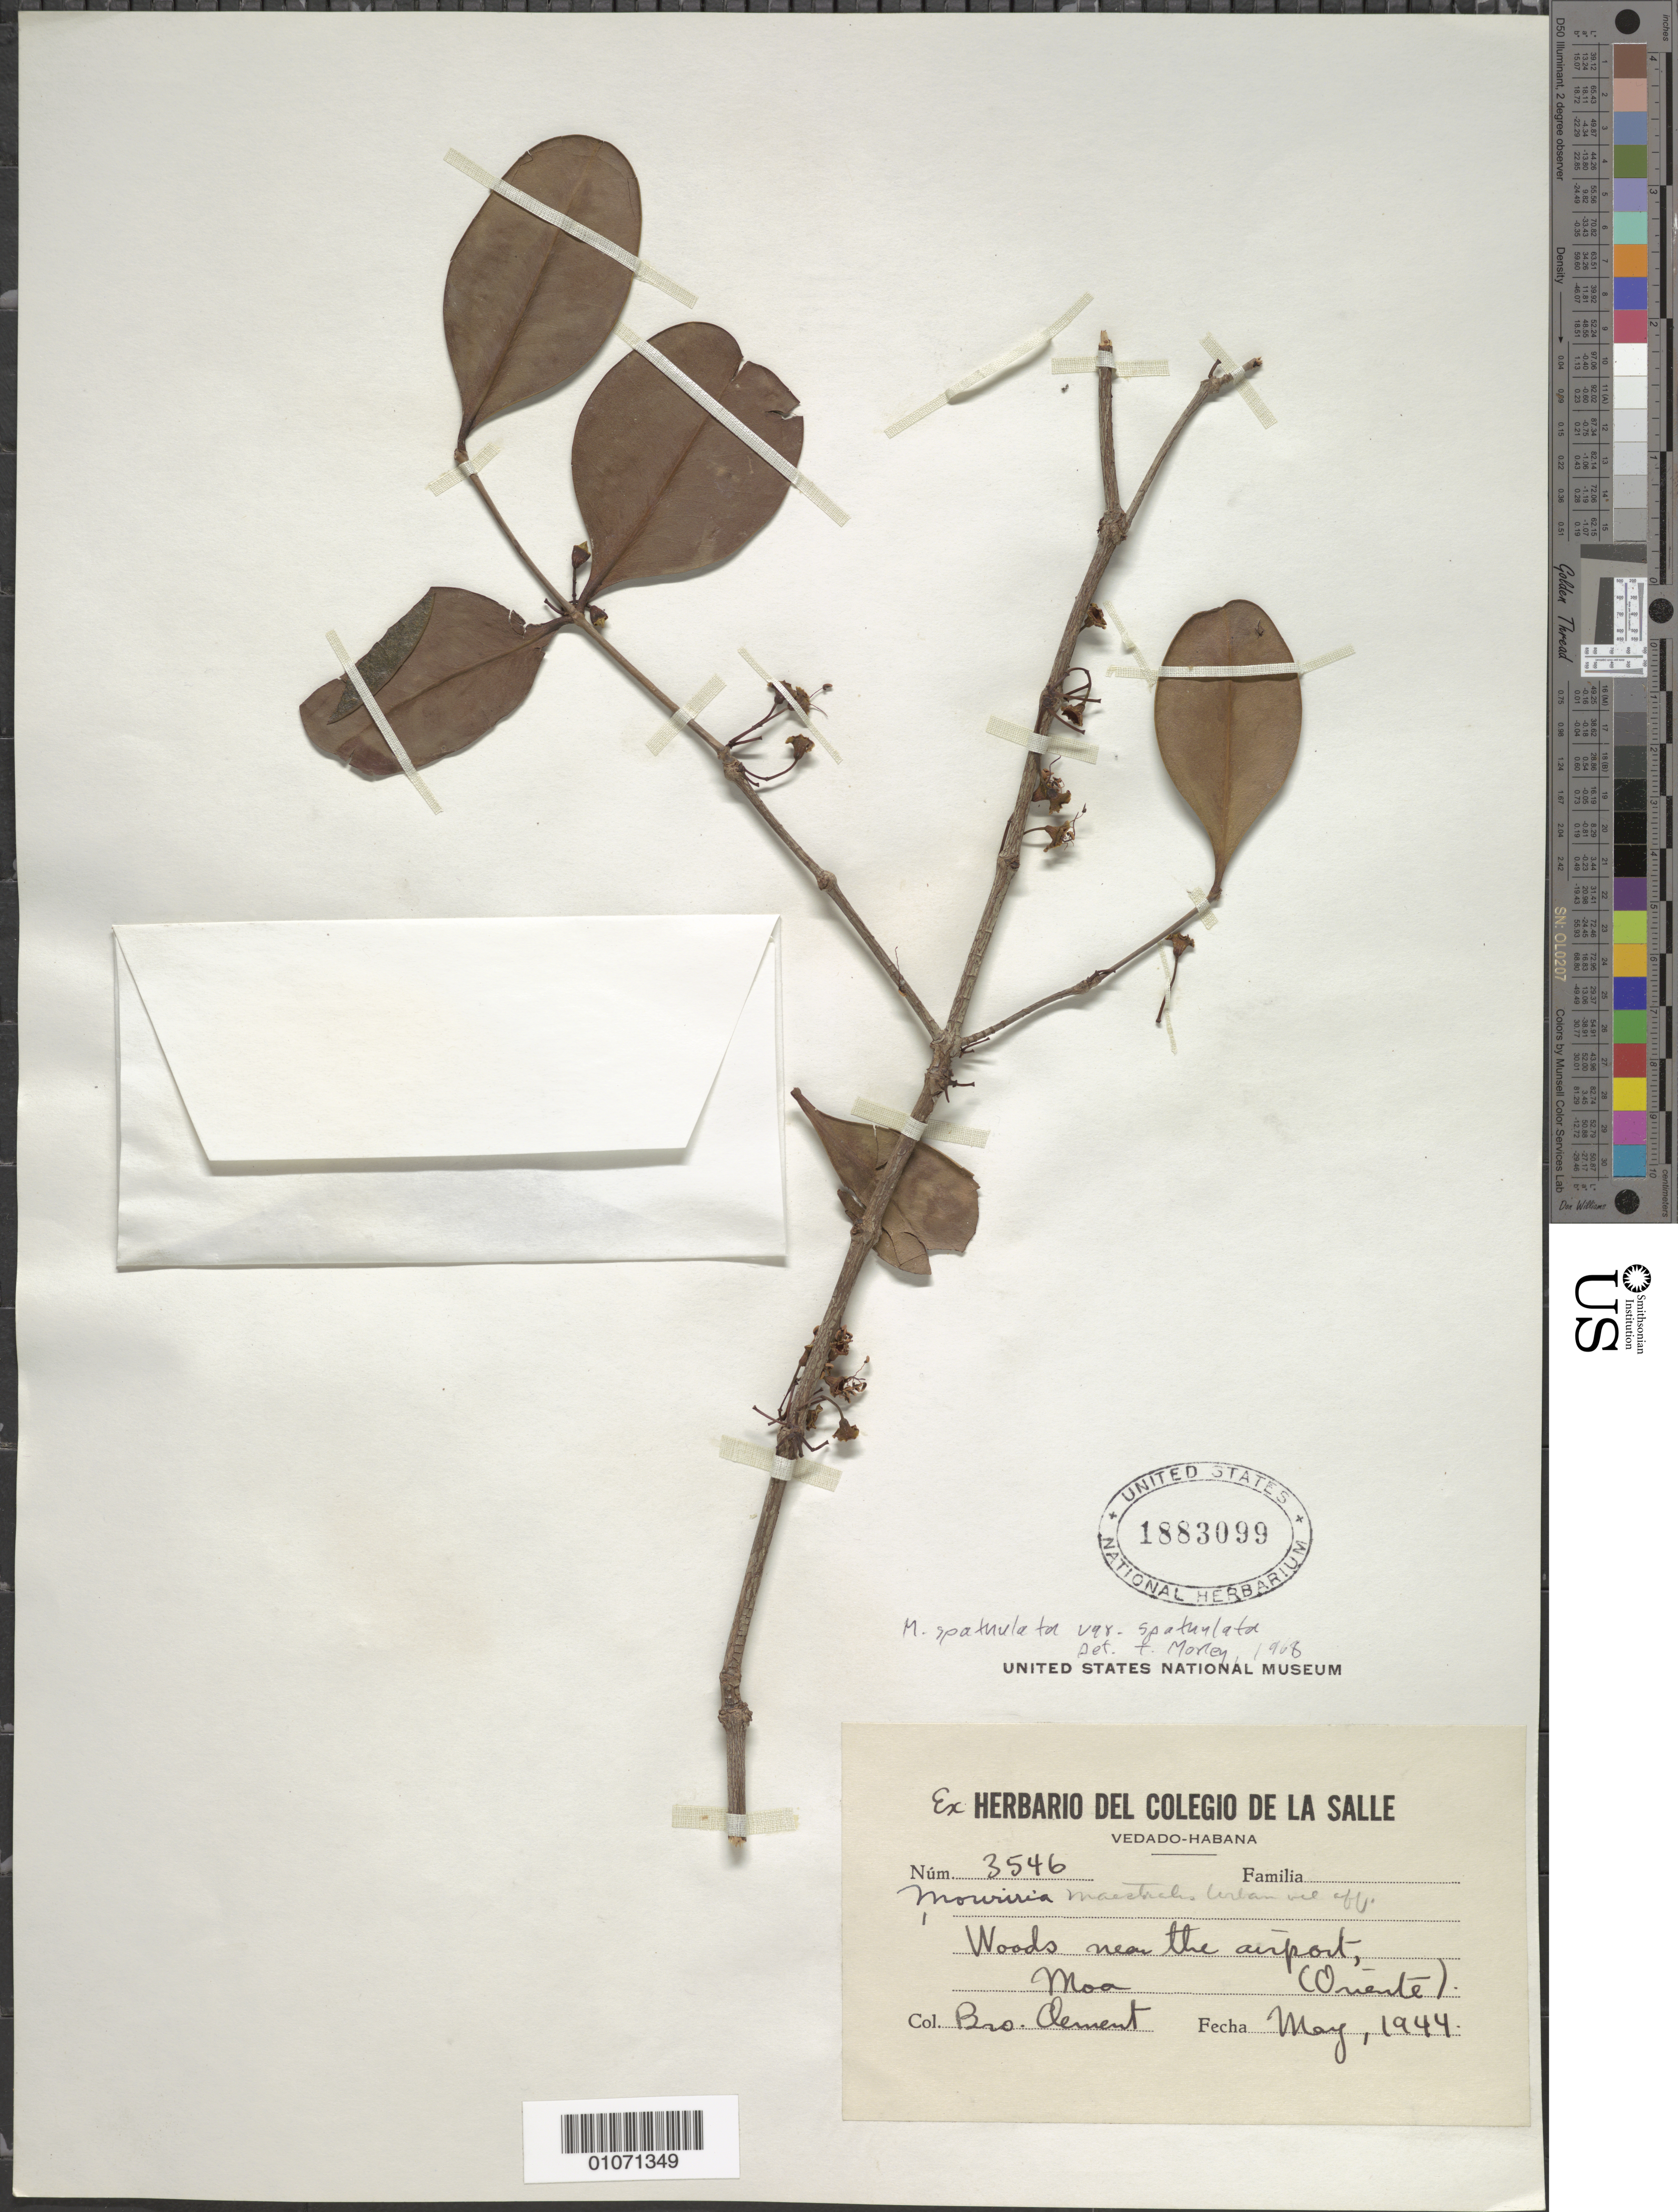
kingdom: Plantae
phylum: Tracheophyta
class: Magnoliopsida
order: Myrtales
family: Melastomataceae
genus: Mouriri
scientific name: Mouriri spathulata var. spathulata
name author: Griseb.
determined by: Morley, T.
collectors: Bro. Clemente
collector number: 3546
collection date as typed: May 1944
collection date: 1944-05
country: Cuba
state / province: Holguín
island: Cuba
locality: Moa, near the airport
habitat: Woods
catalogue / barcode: US 1883099